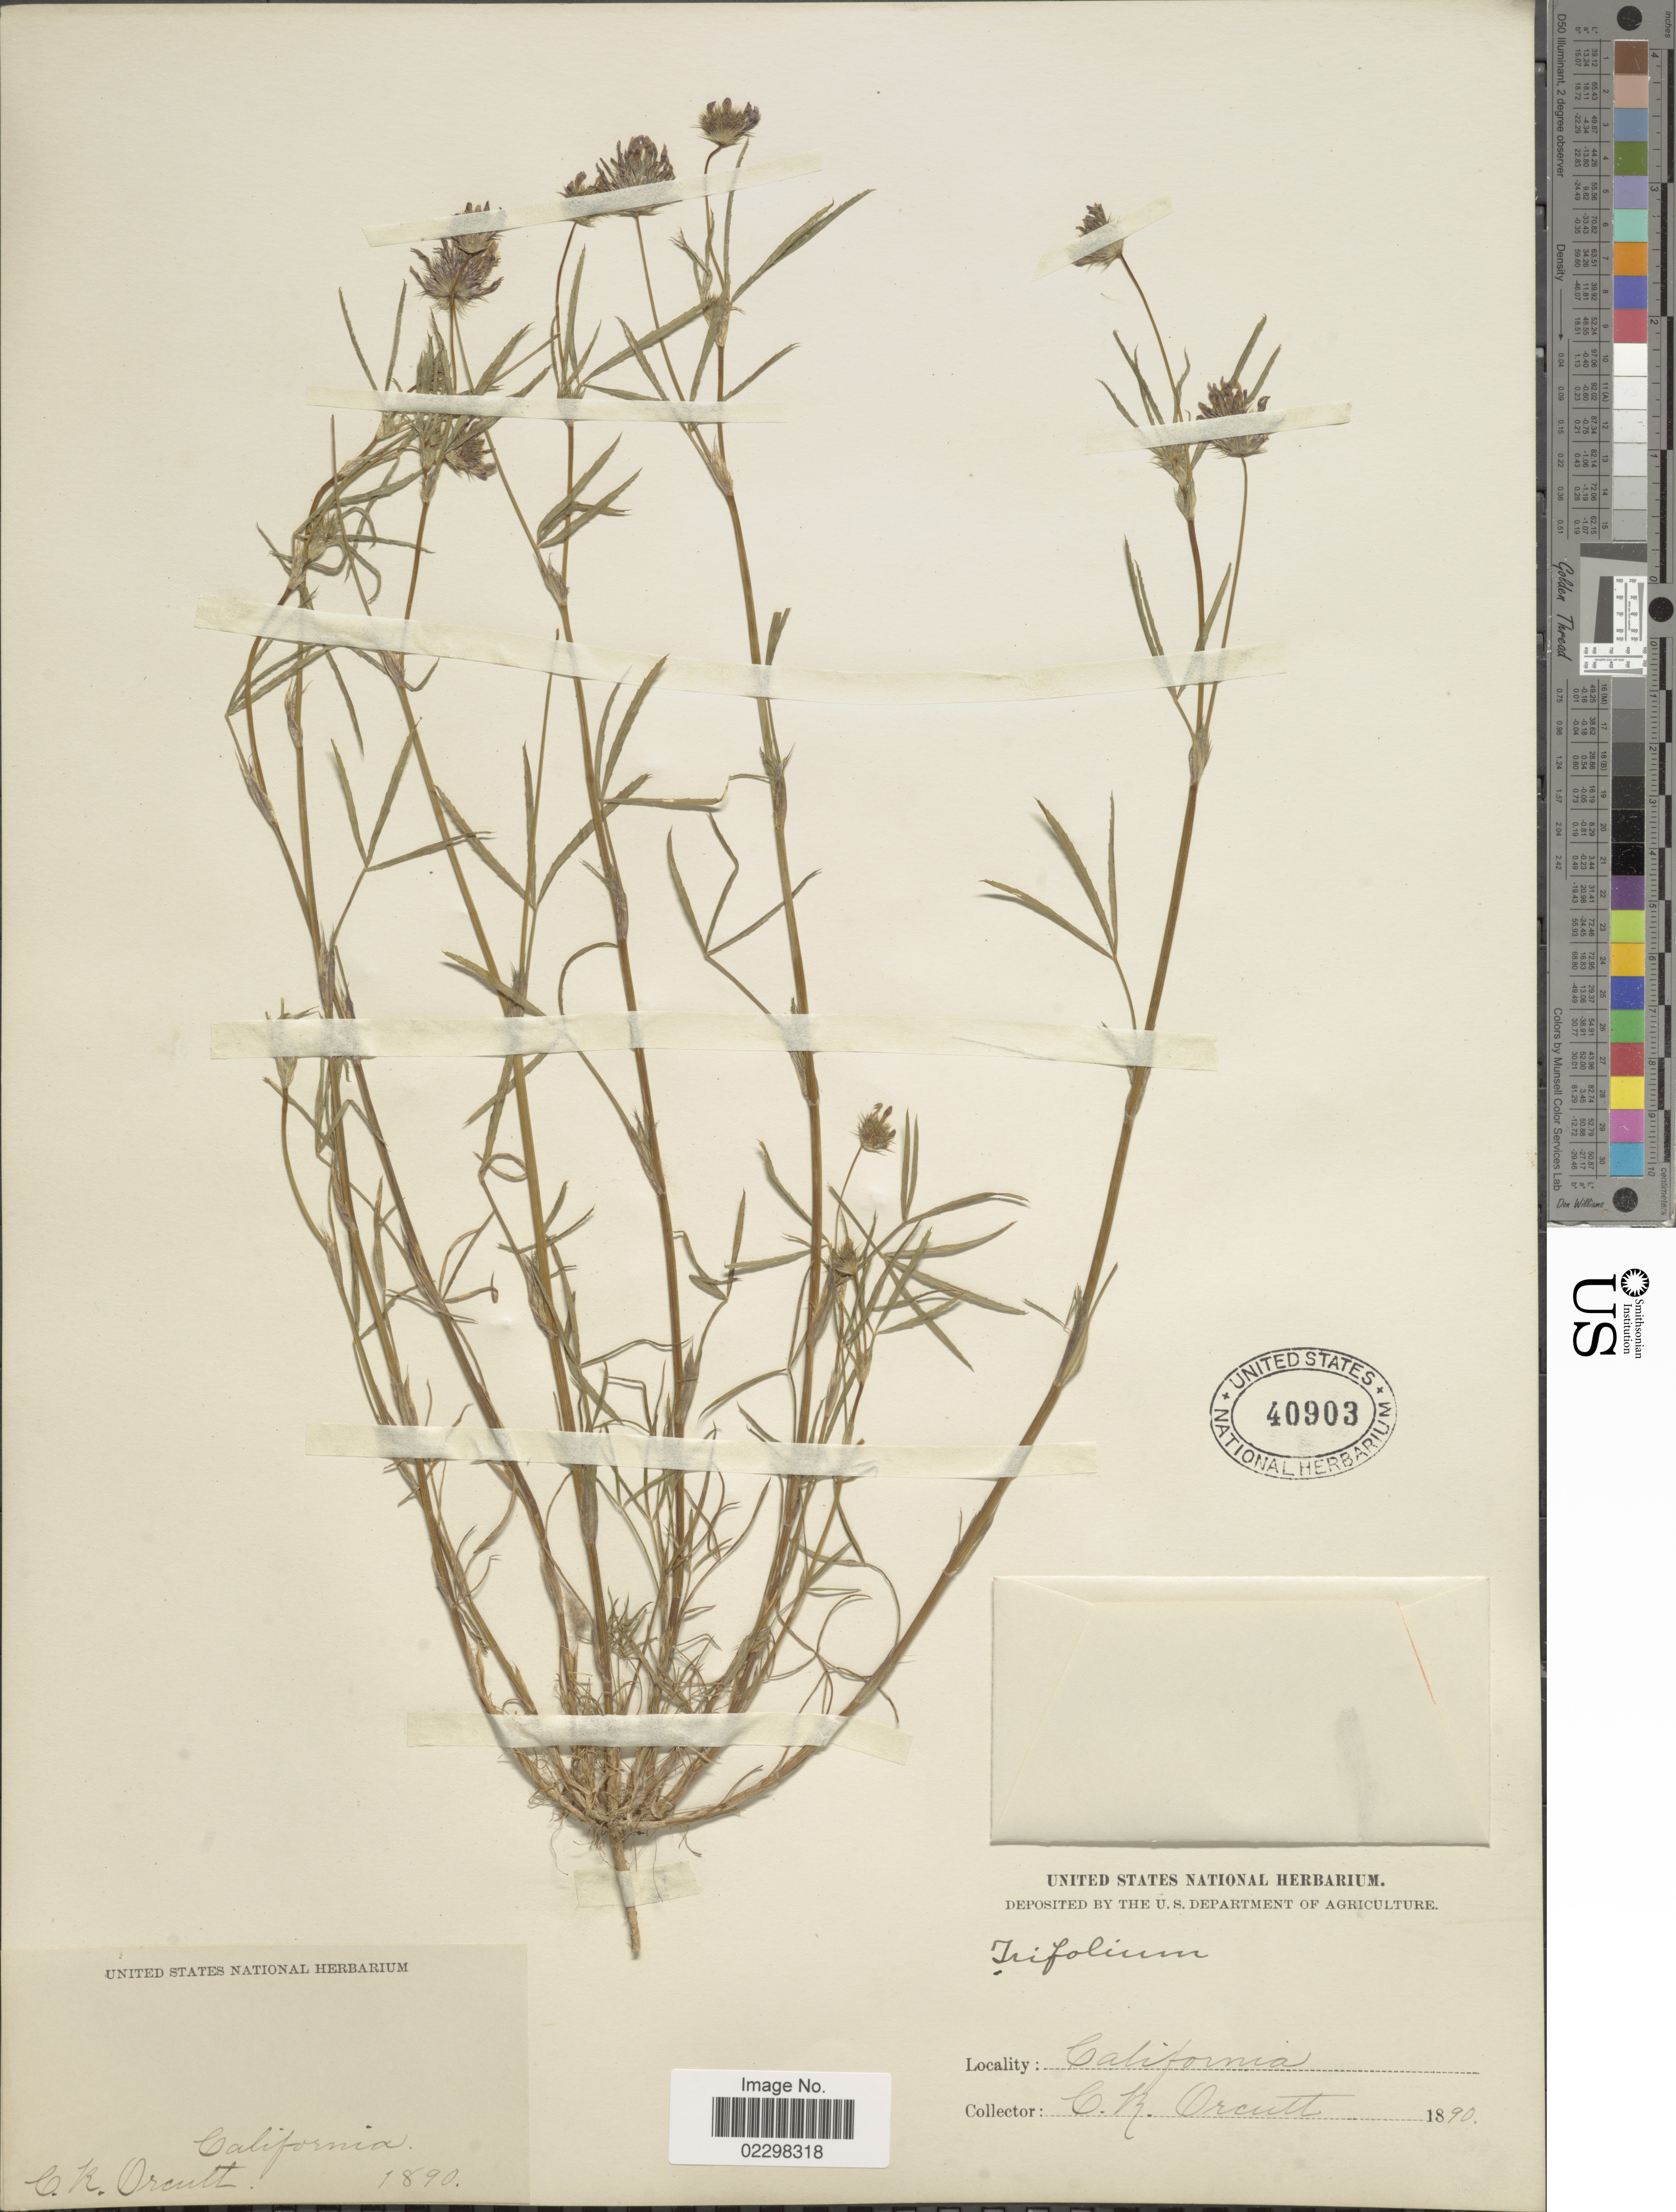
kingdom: Plantae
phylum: Tracheophyta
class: Magnoliopsida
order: Fabales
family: Fabaceae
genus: Trifolium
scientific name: Trifolium tridentatum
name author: Lindl.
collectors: C. R. Orcutt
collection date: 1890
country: United States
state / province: California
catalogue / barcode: US 40903